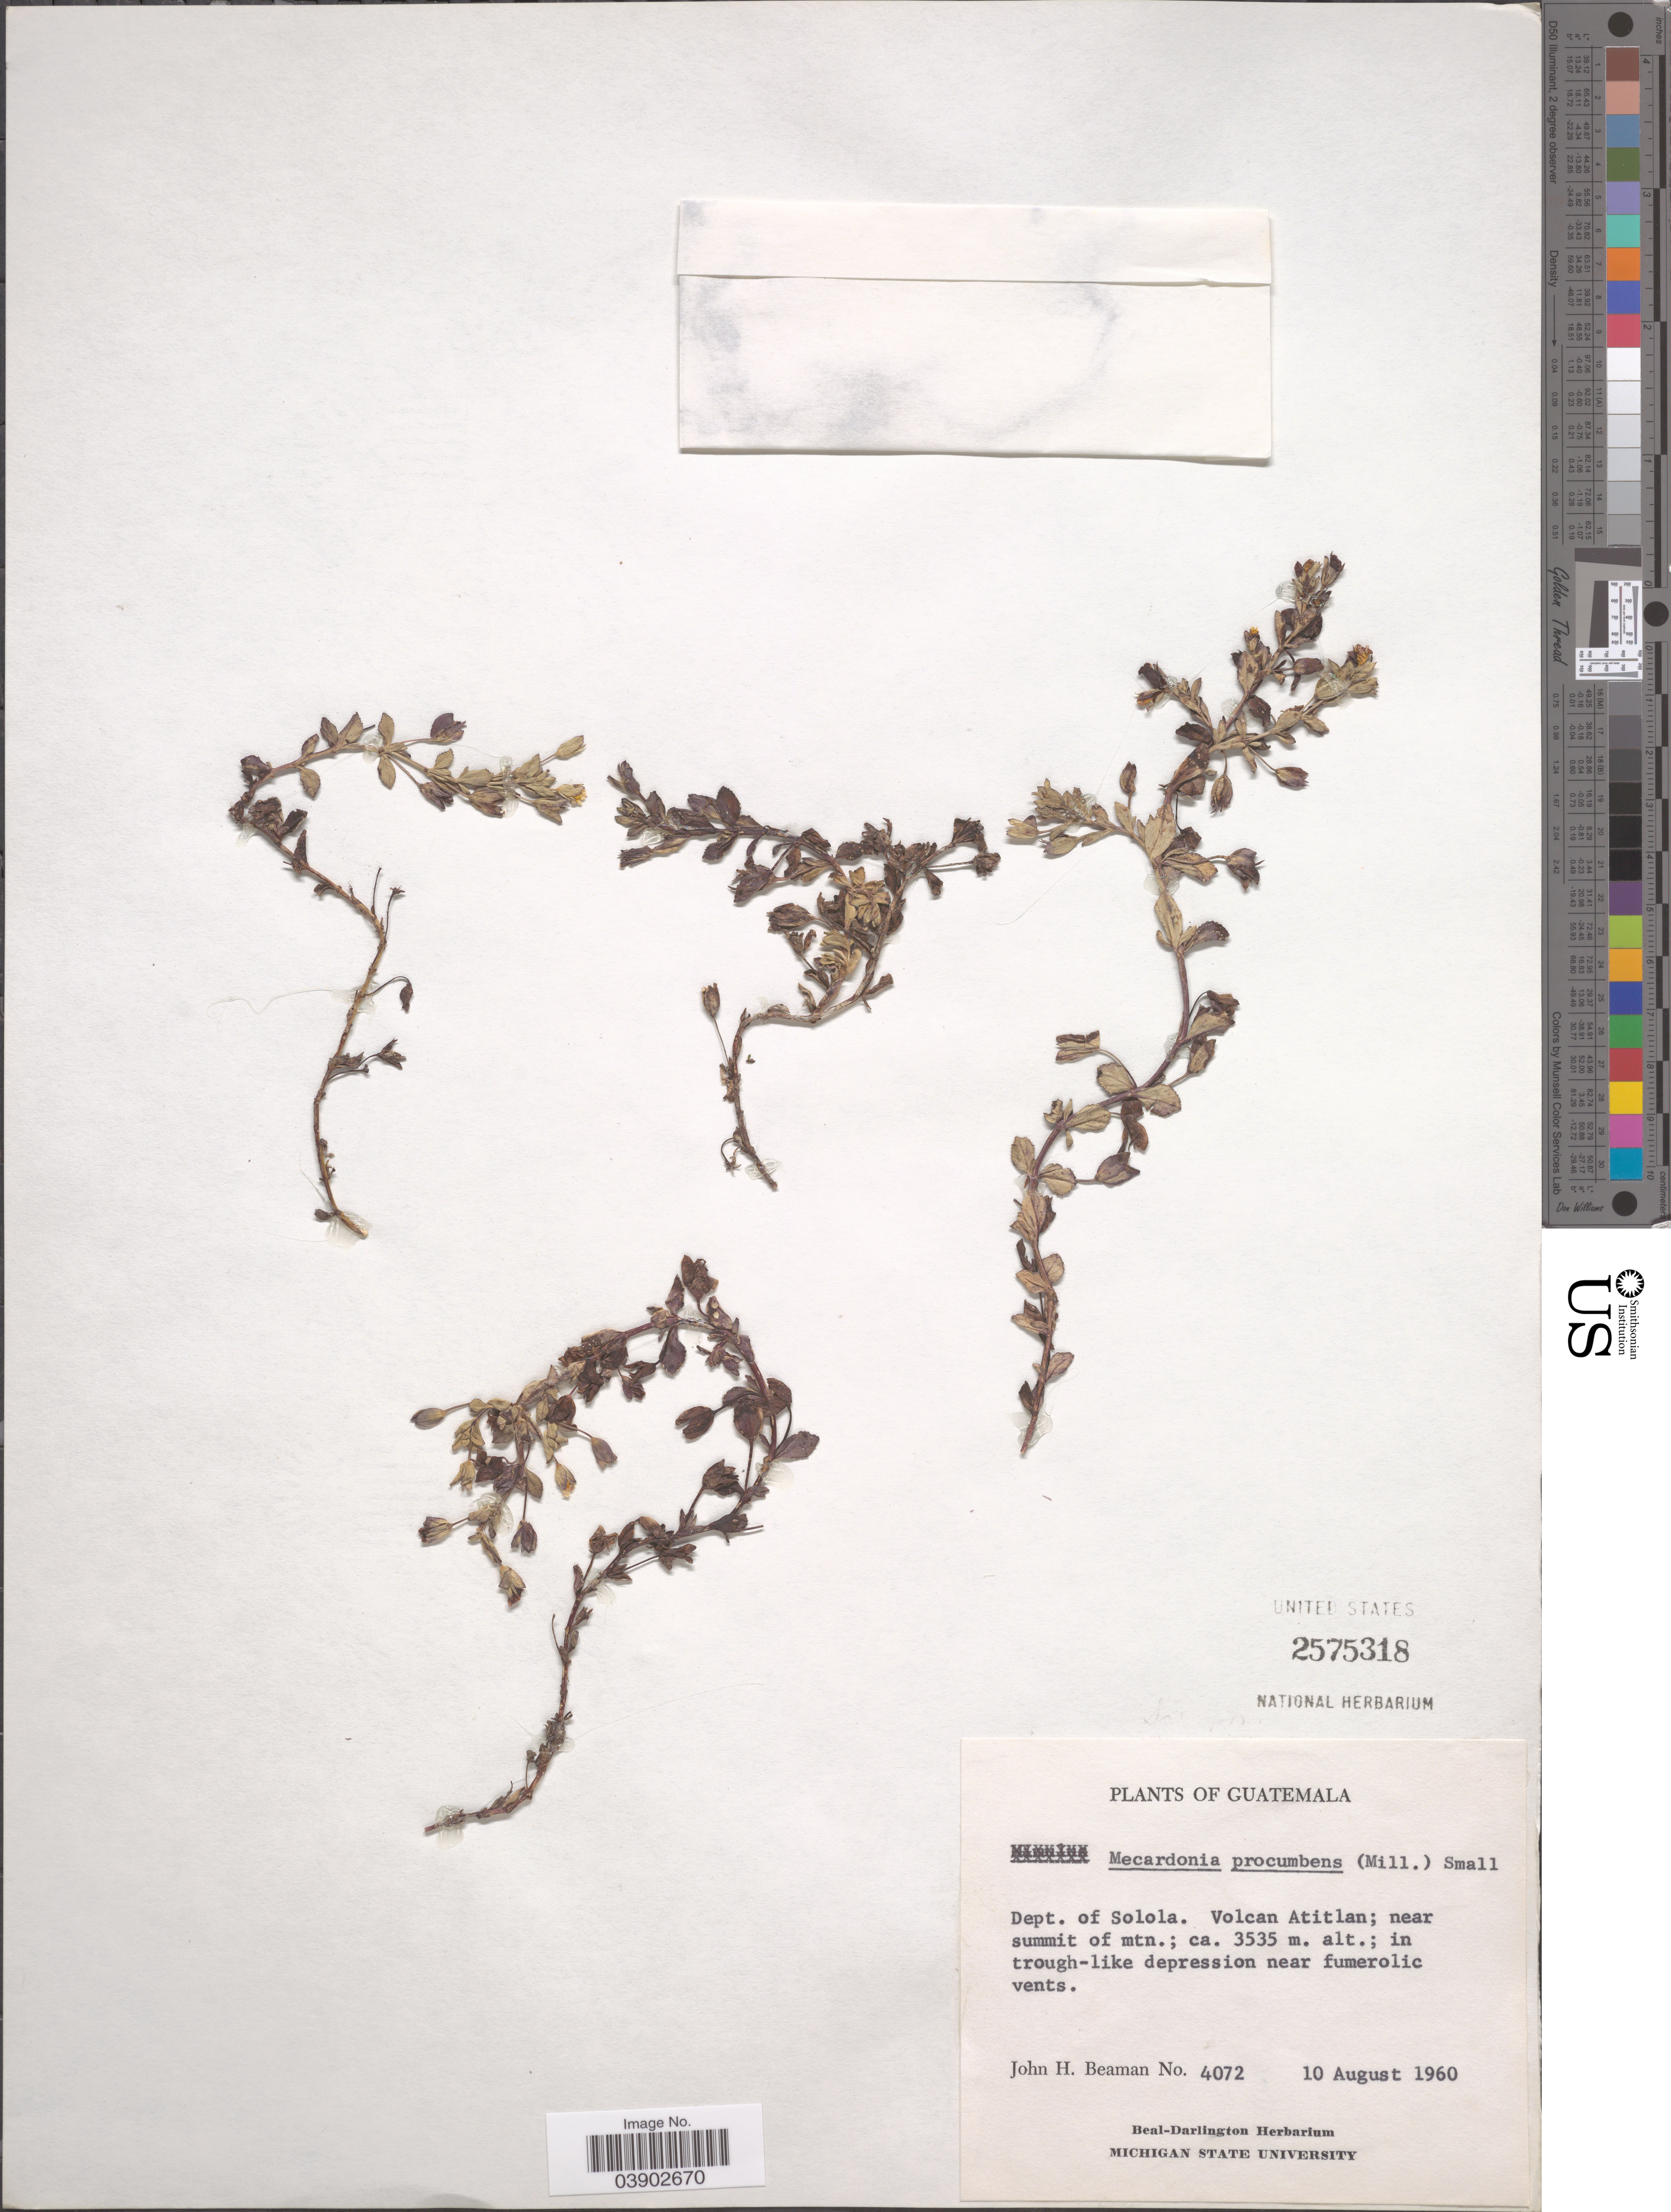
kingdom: Plantae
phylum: Tracheophyta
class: Magnoliopsida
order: Lamiales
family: Plantaginaceae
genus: Mecardonia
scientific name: Mecardonia procumbens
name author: (Mill.) Small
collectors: J. H. Beaman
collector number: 4072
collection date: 1960-08-10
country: Guatemala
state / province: Solola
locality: Dept. de Solola. Volcan Atitlan; near summit of mtn.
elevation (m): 3535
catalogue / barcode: US 2575318